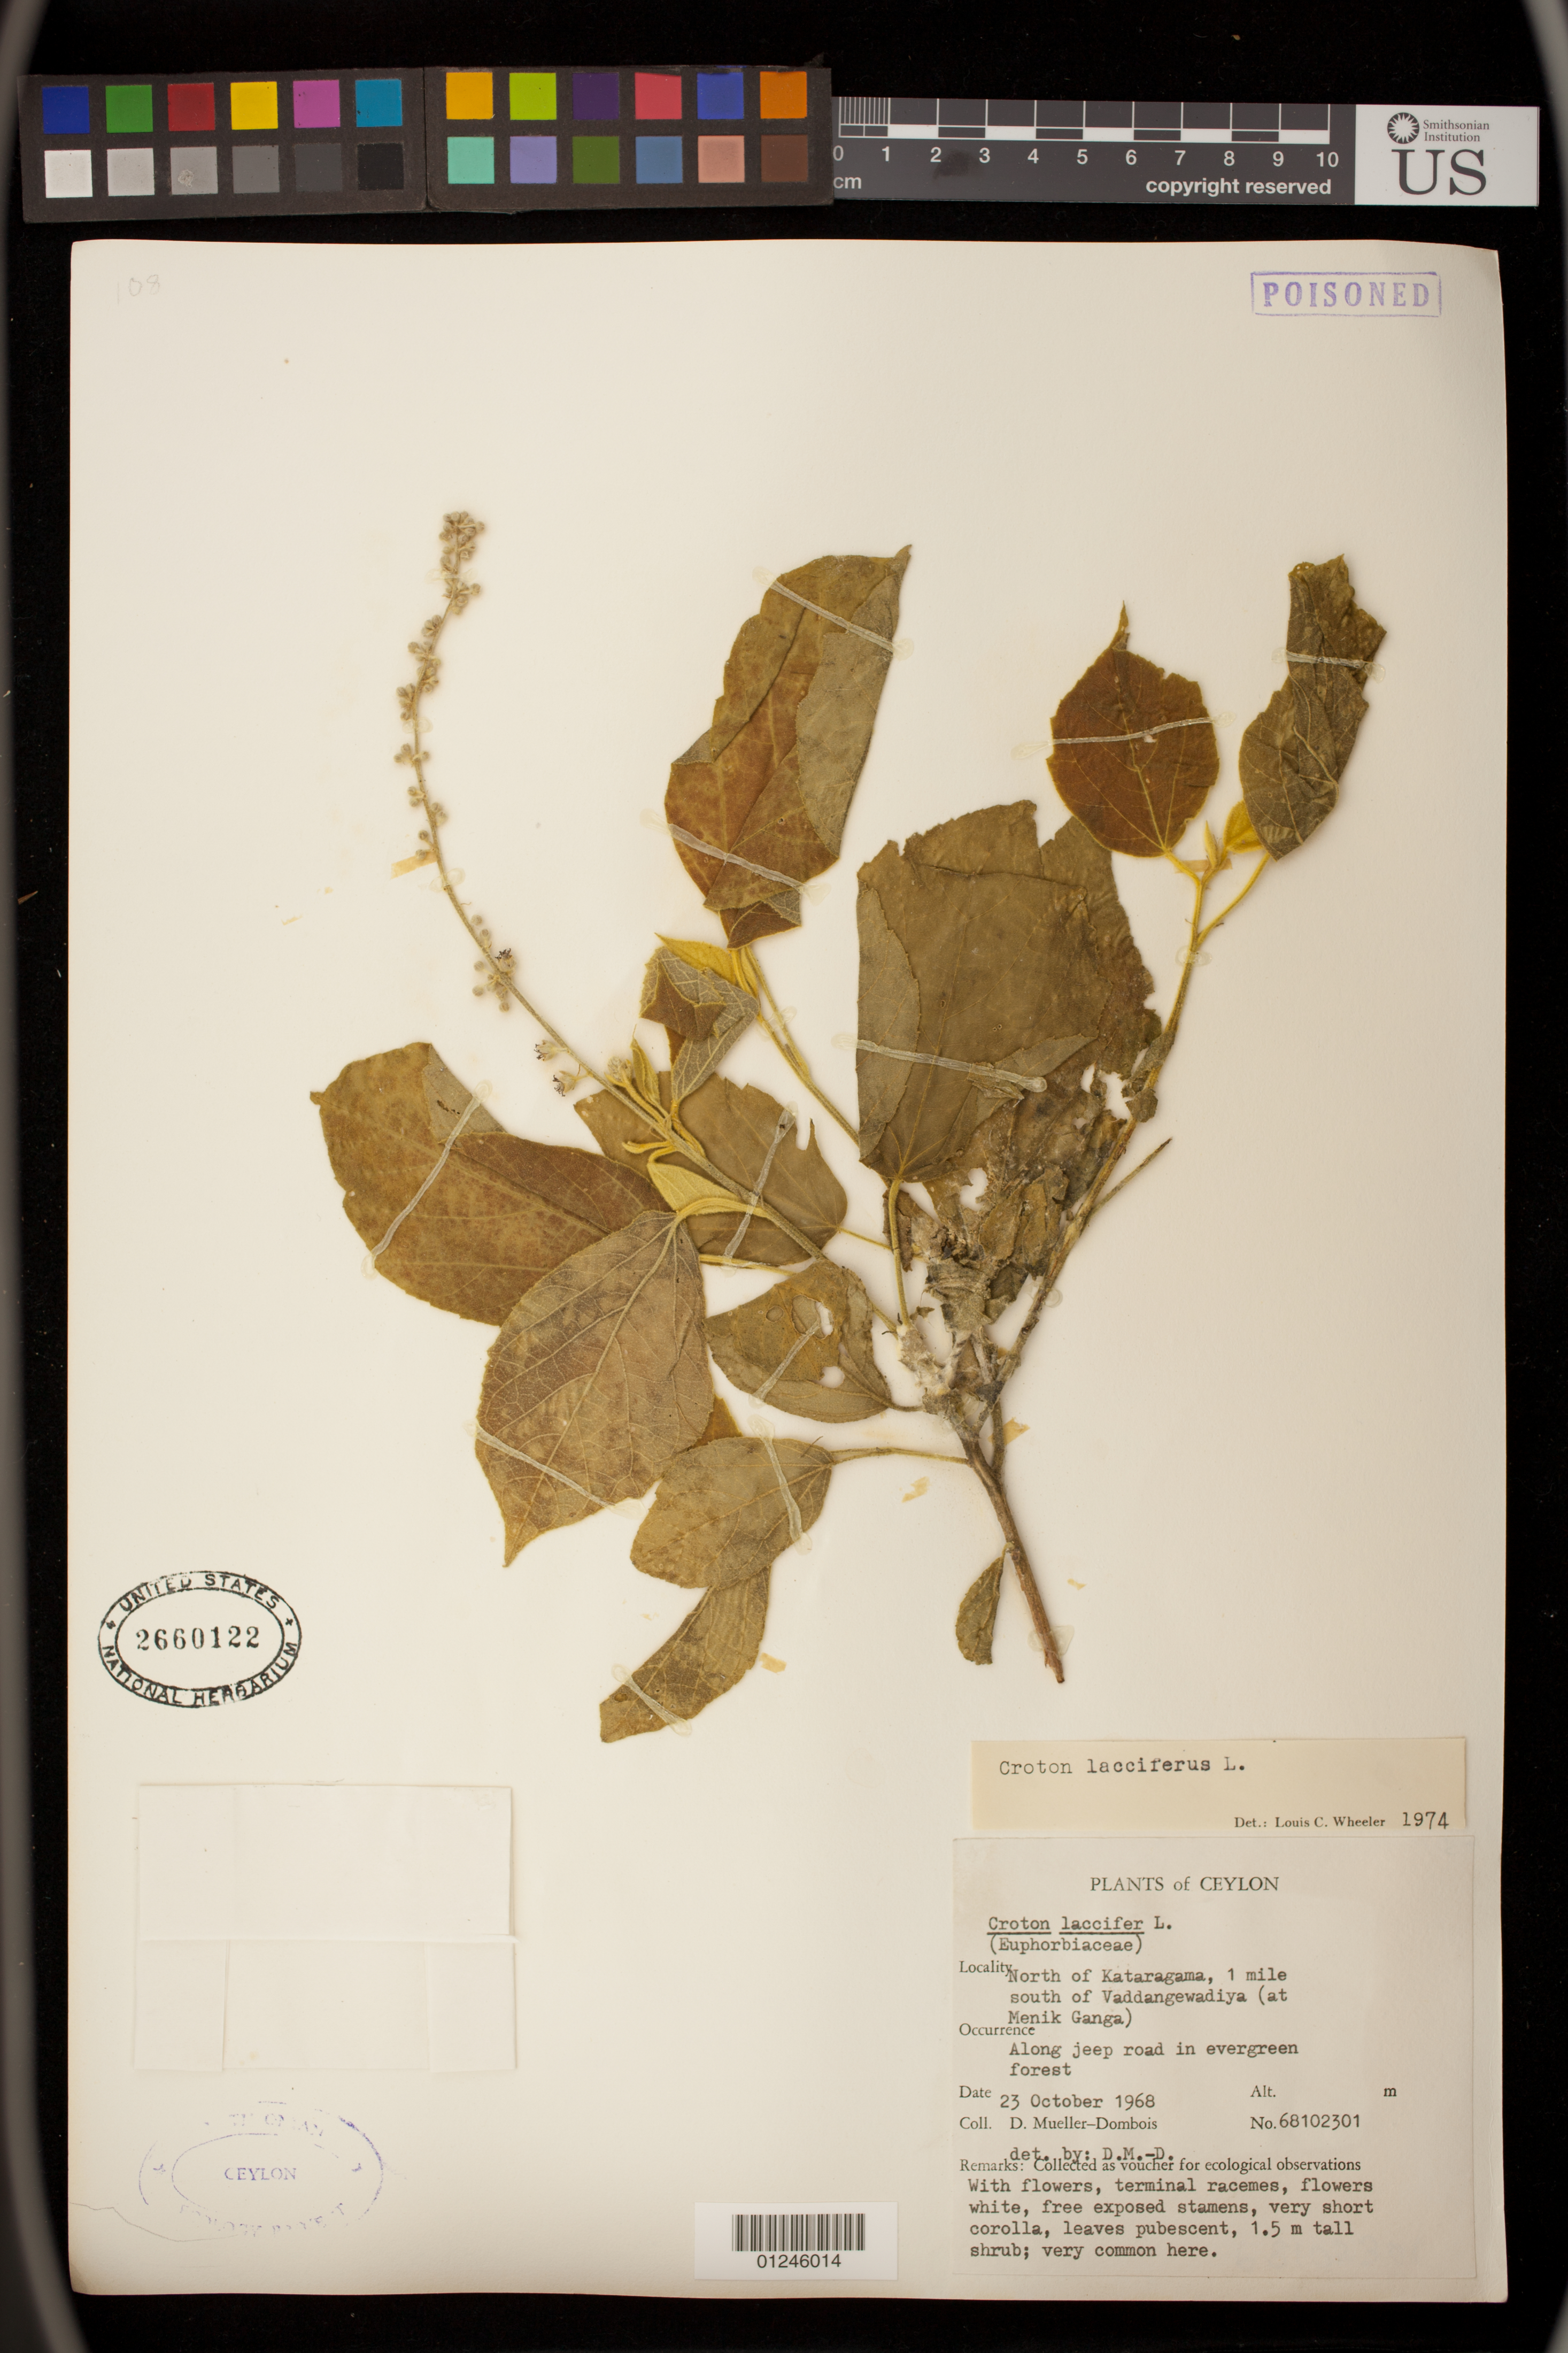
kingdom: Plantae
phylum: Tracheophyta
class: Magnoliopsida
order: Malpighiales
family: Euphorbiaceae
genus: Croton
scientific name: Croton lacciferus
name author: Blanco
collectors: D. Mueller-Dombois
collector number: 68102301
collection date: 1968-10-23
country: Sri Lanka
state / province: Uva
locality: North of Kataragama, 1 mile south of Vaddangewadiya (at Menik Ganga)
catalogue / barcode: US 2660122